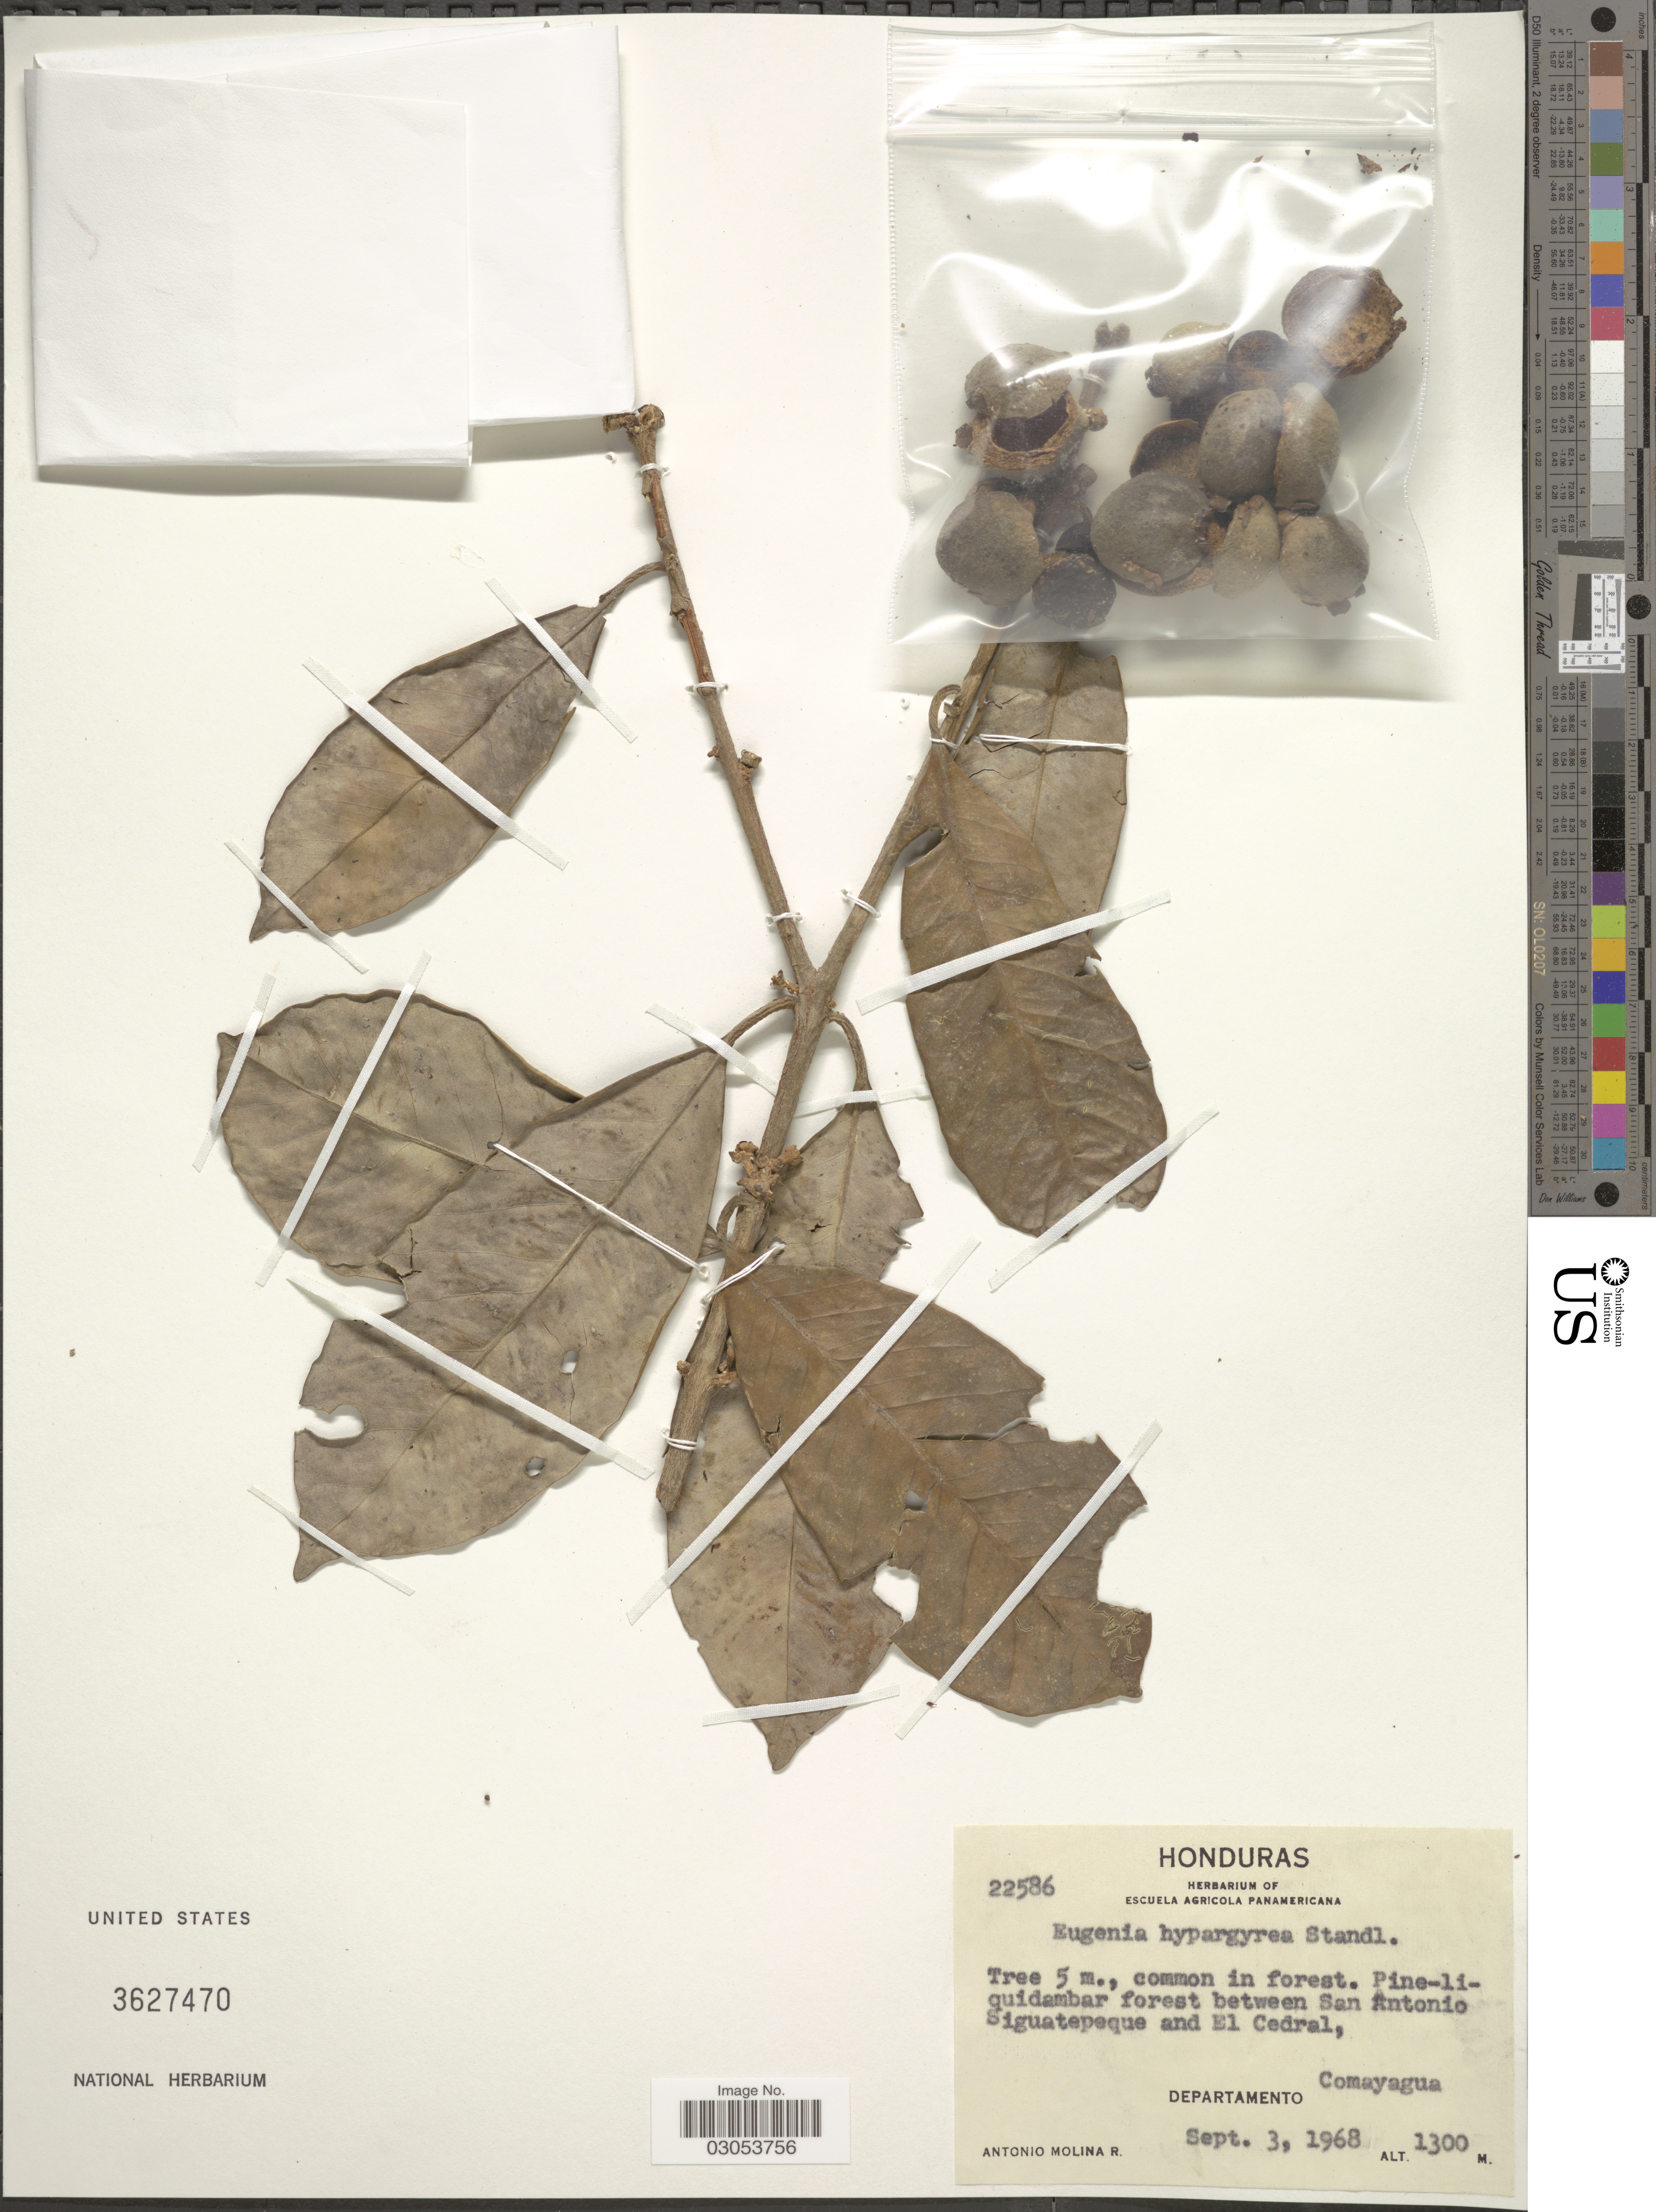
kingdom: Plantae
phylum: Tracheophyta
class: Magnoliopsida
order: Myrtales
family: Myrtaceae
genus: Eugenia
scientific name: Eugenia hypargyrea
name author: Standl.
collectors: A. Molina R.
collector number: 22586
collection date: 1968-09-03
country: Honduras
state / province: Comayagua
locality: Pine-liquidambar forest San Antonio Siguatepeque and El Cedral, Departamento Comayagua.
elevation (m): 1300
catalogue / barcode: US 3627470